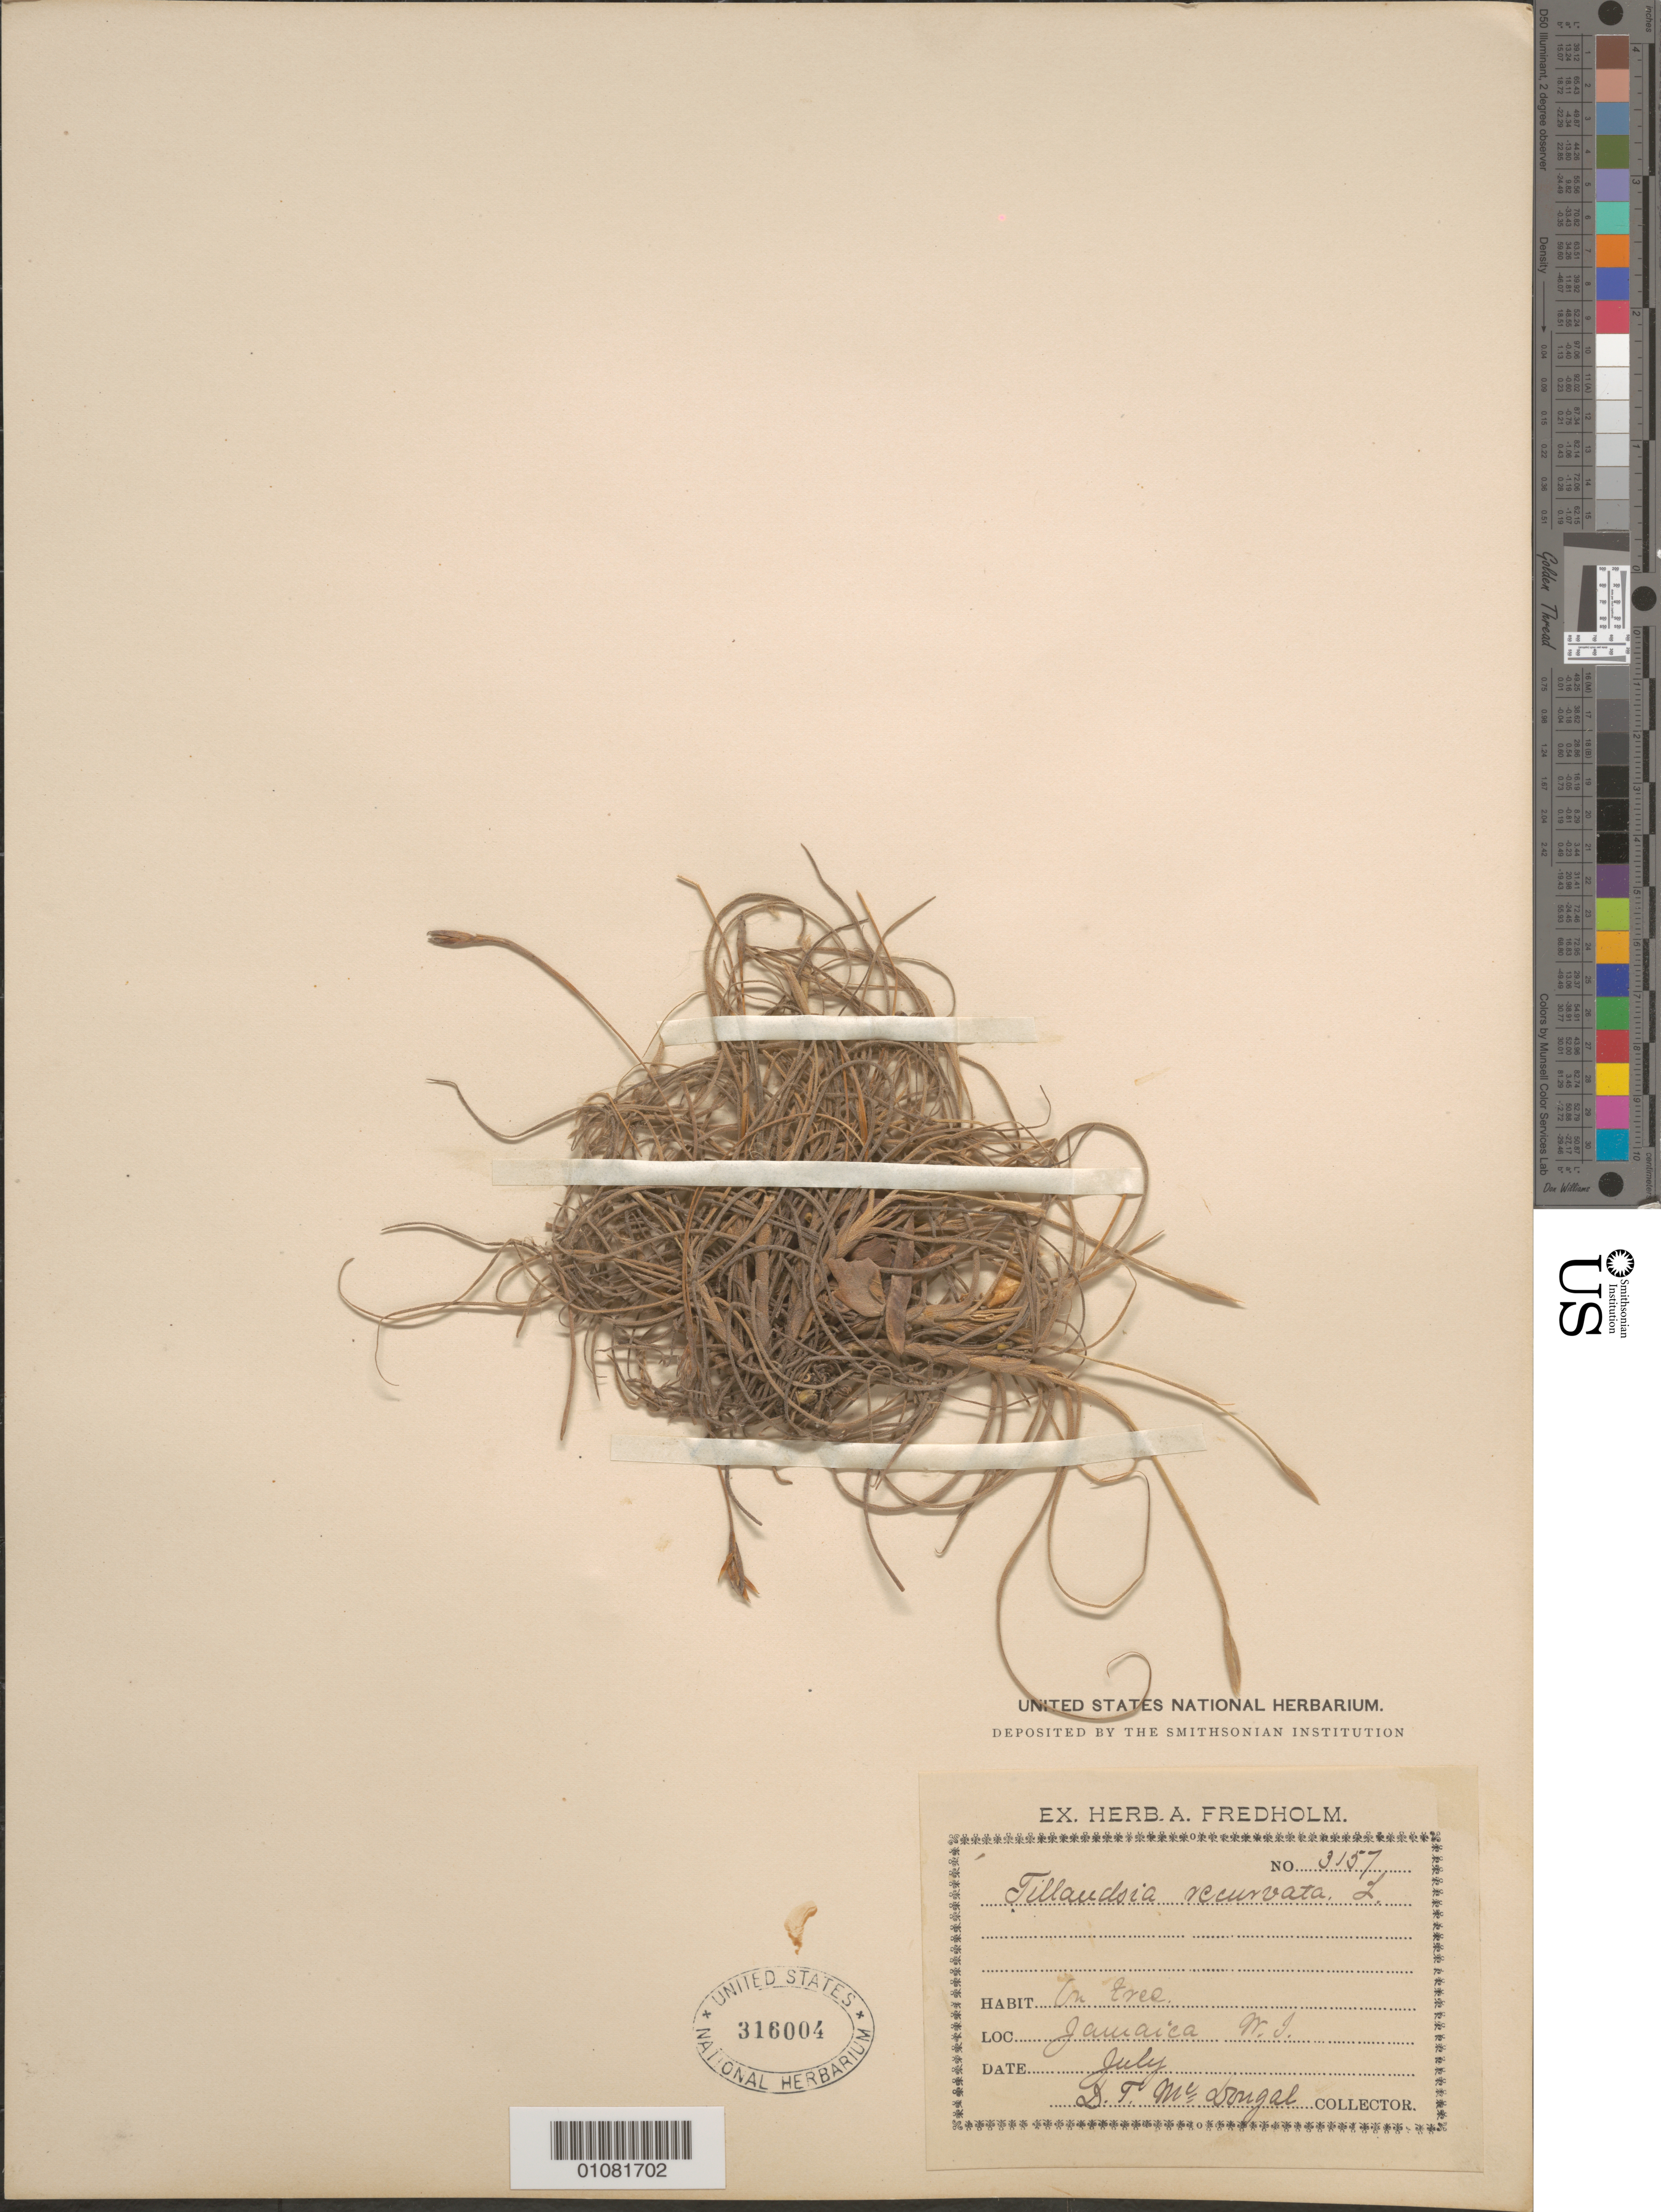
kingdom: Plantae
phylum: Tracheophyta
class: Liliopsida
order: Poales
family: Bromeliaceae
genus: Tillandsia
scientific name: Tillandsia recurvata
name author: L.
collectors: D. McDougal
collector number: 3157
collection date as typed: Jul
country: Jamaica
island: Jamaica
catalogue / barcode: US 316004